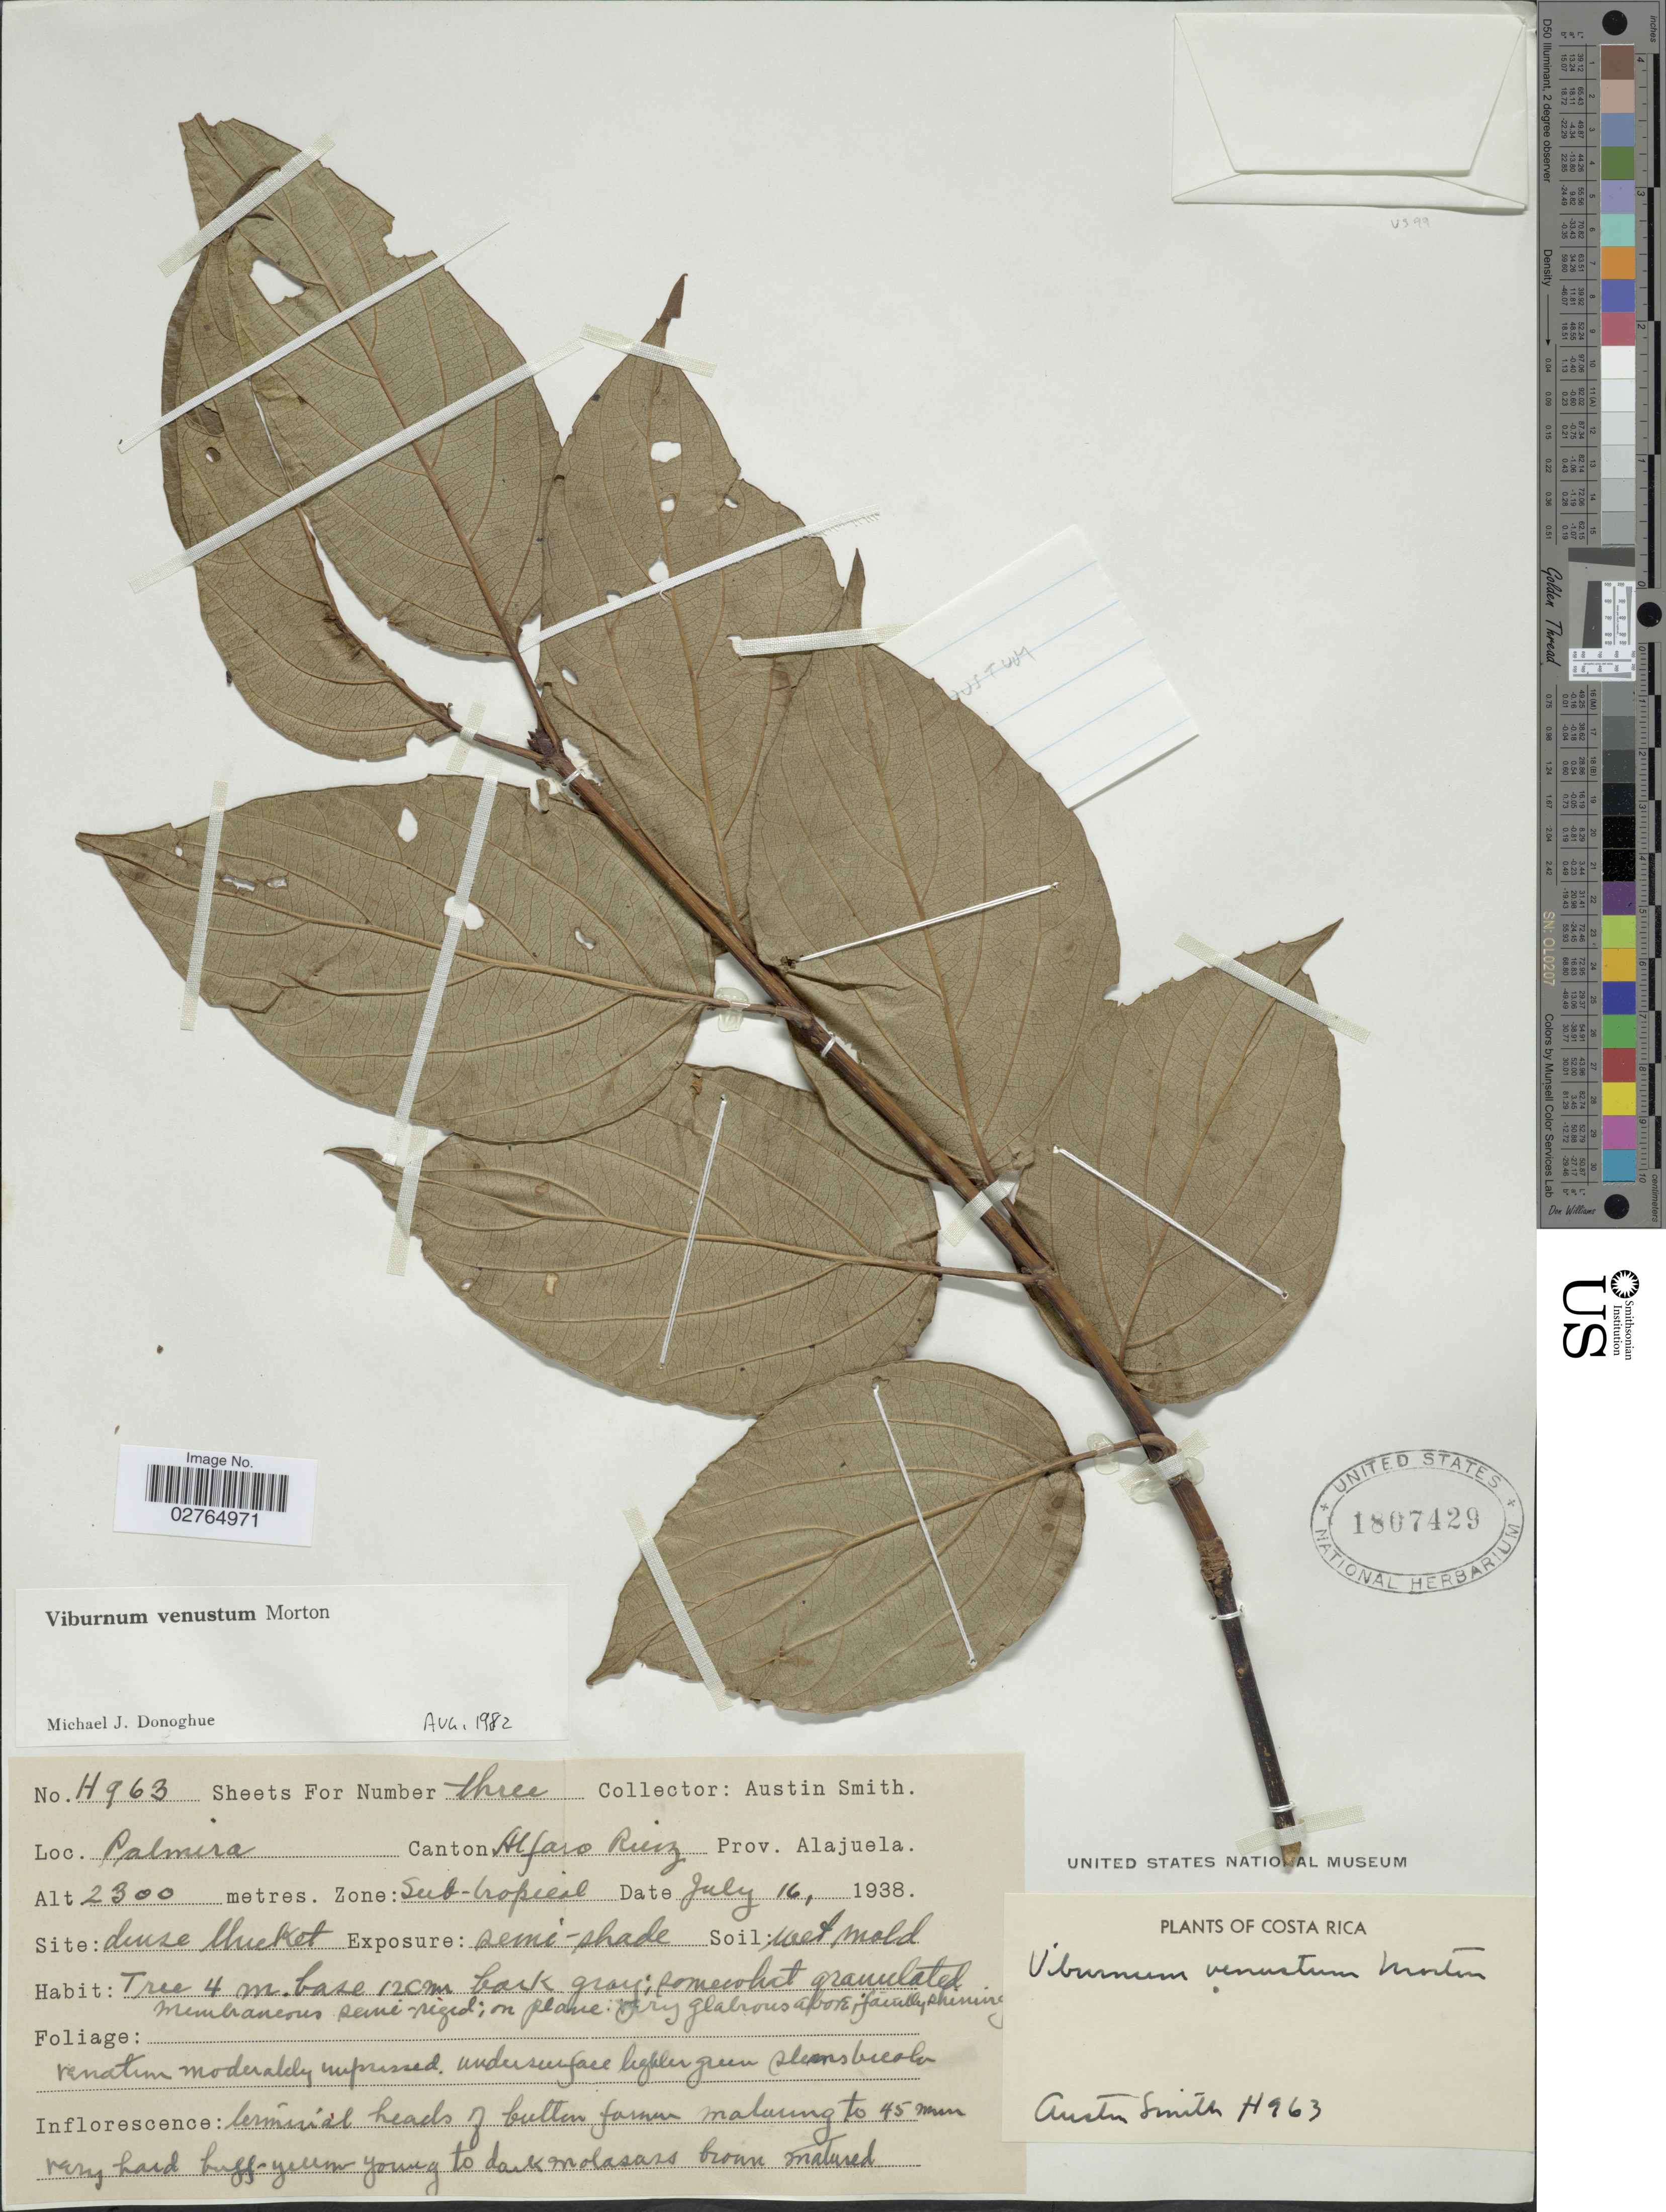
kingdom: Plantae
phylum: Tracheophyta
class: Magnoliopsida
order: Dipsacales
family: Viburnaceae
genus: Viburnum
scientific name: Viburnum venustum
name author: C.V. Morton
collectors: Aust P. Smith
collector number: H963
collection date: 1938-07-16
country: Costa Rica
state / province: Alajuela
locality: Palmira. Canton Alfaro Ruiz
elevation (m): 2300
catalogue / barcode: US 1807429